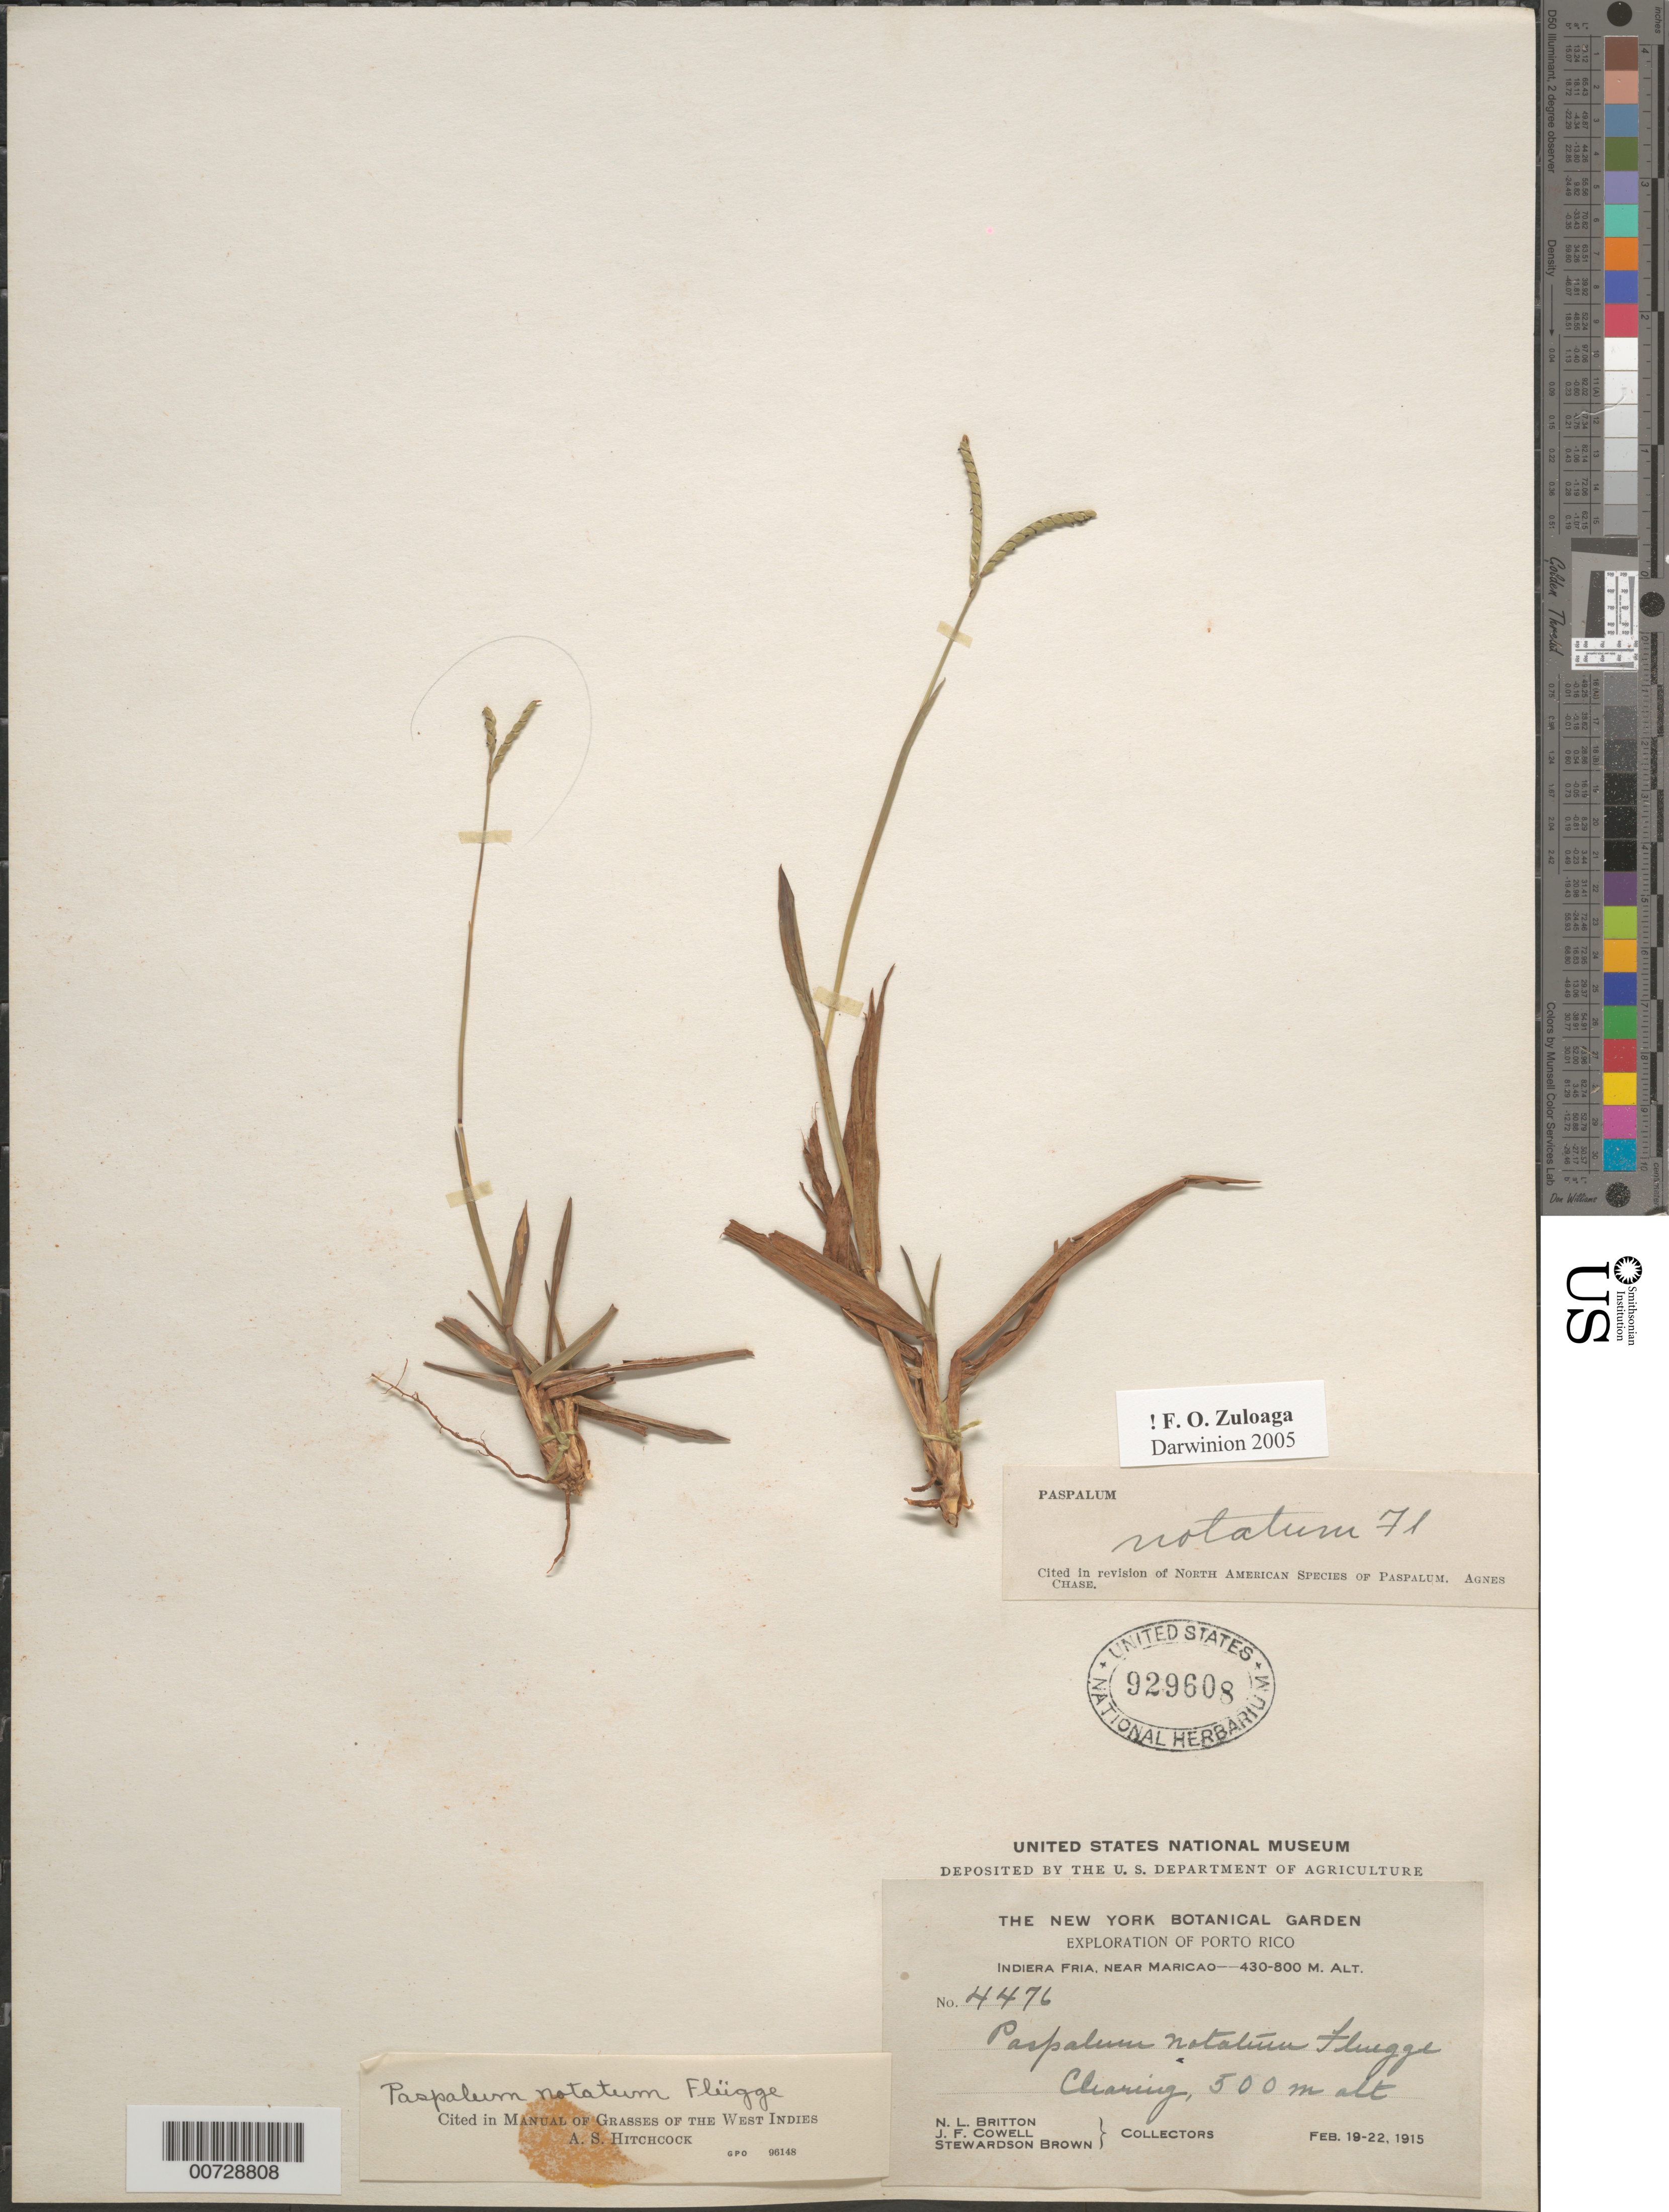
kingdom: Plantae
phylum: Tracheophyta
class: Liliopsida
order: Poales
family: Poaceae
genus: Paspalum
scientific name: Paspalum notatum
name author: Flüggé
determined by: Hitchcock, Albert S.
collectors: N. Britton, J. F. Cowell & S. Brown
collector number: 4476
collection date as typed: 19 Feb 1915 to 22 Feb 1915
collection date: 1915-02-19/1915-02-22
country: Puerto Rico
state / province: Maricao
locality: Indiera Fria, near Maricao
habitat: Clearing at 500 m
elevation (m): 430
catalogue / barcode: US 929608